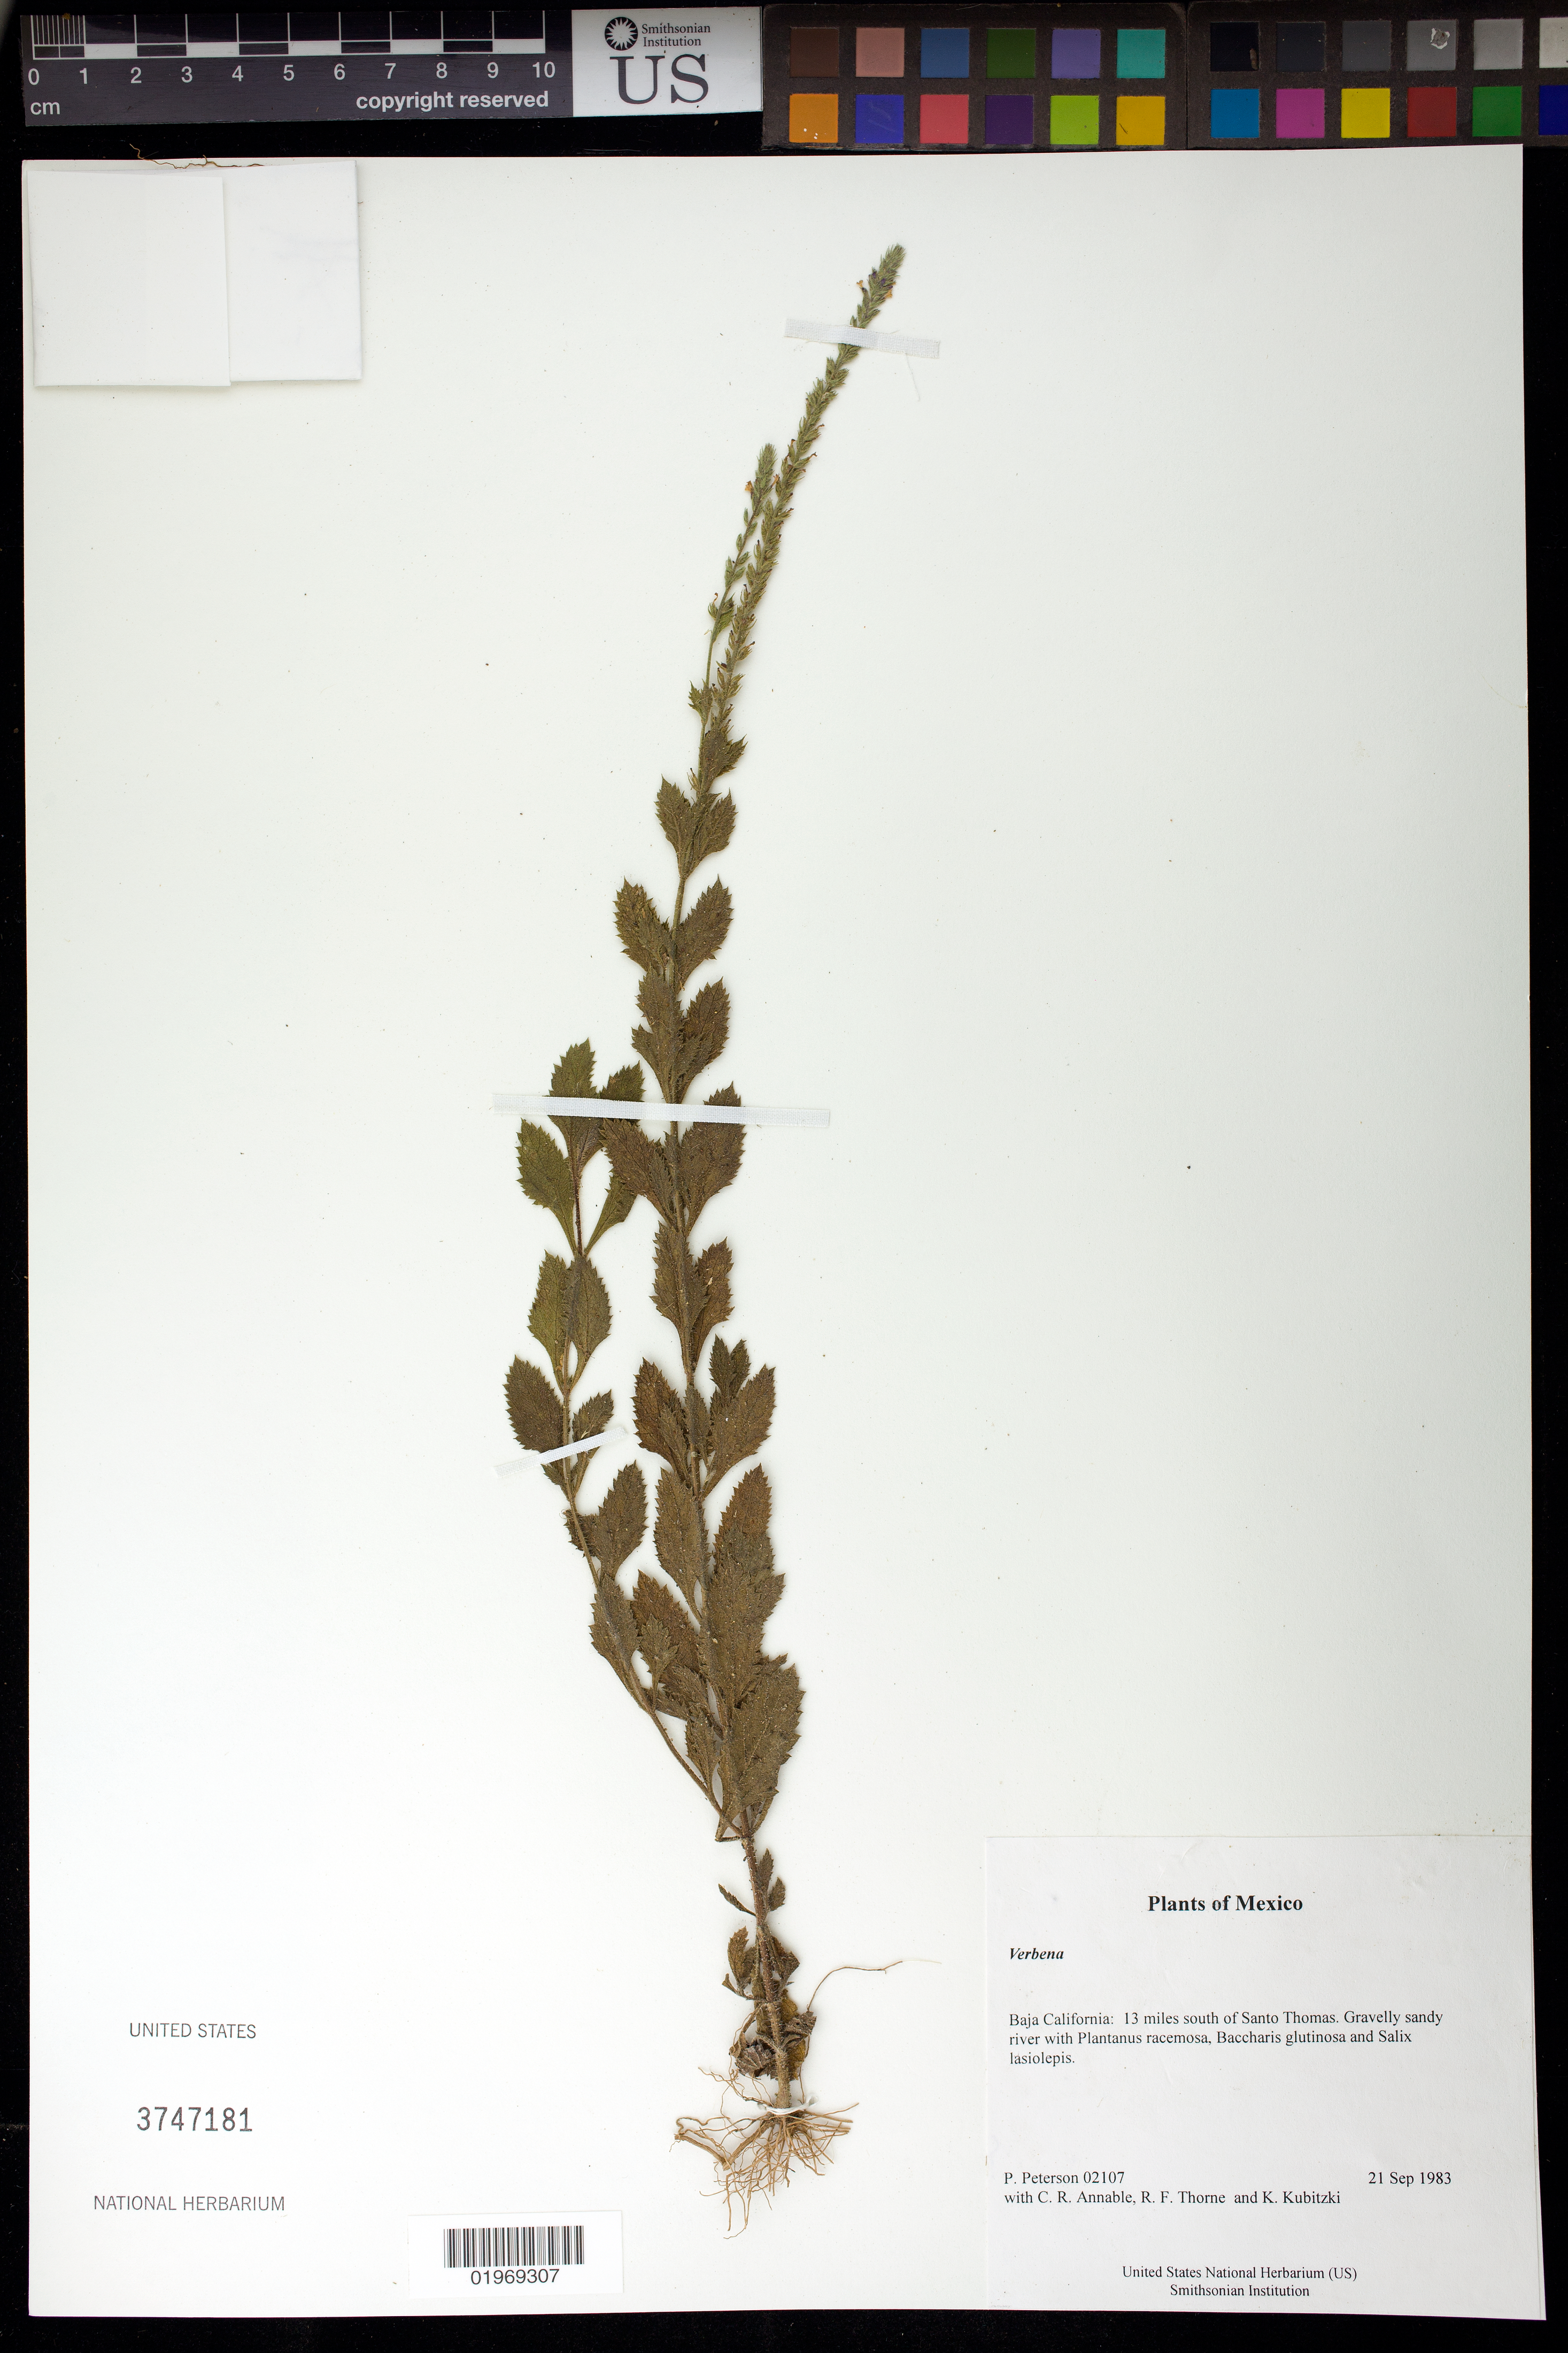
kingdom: Plantae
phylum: Tracheophyta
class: Magnoliopsida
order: Lamiales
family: Verbenaceae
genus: Verbena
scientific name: Verbena sp.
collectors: P. M. Peterson, C. R. Annable, R. F. Thorne & K. Kubitzki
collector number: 02107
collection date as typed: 21 Sep 1983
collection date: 1983-09-21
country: Mexico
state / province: Baja California Norte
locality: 13 miles south of Santo Thomas.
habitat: Gravelly sandy river with Plantanus racemosa, Baccharis glutinosa and Salix lasiolepis.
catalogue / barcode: US 3747181